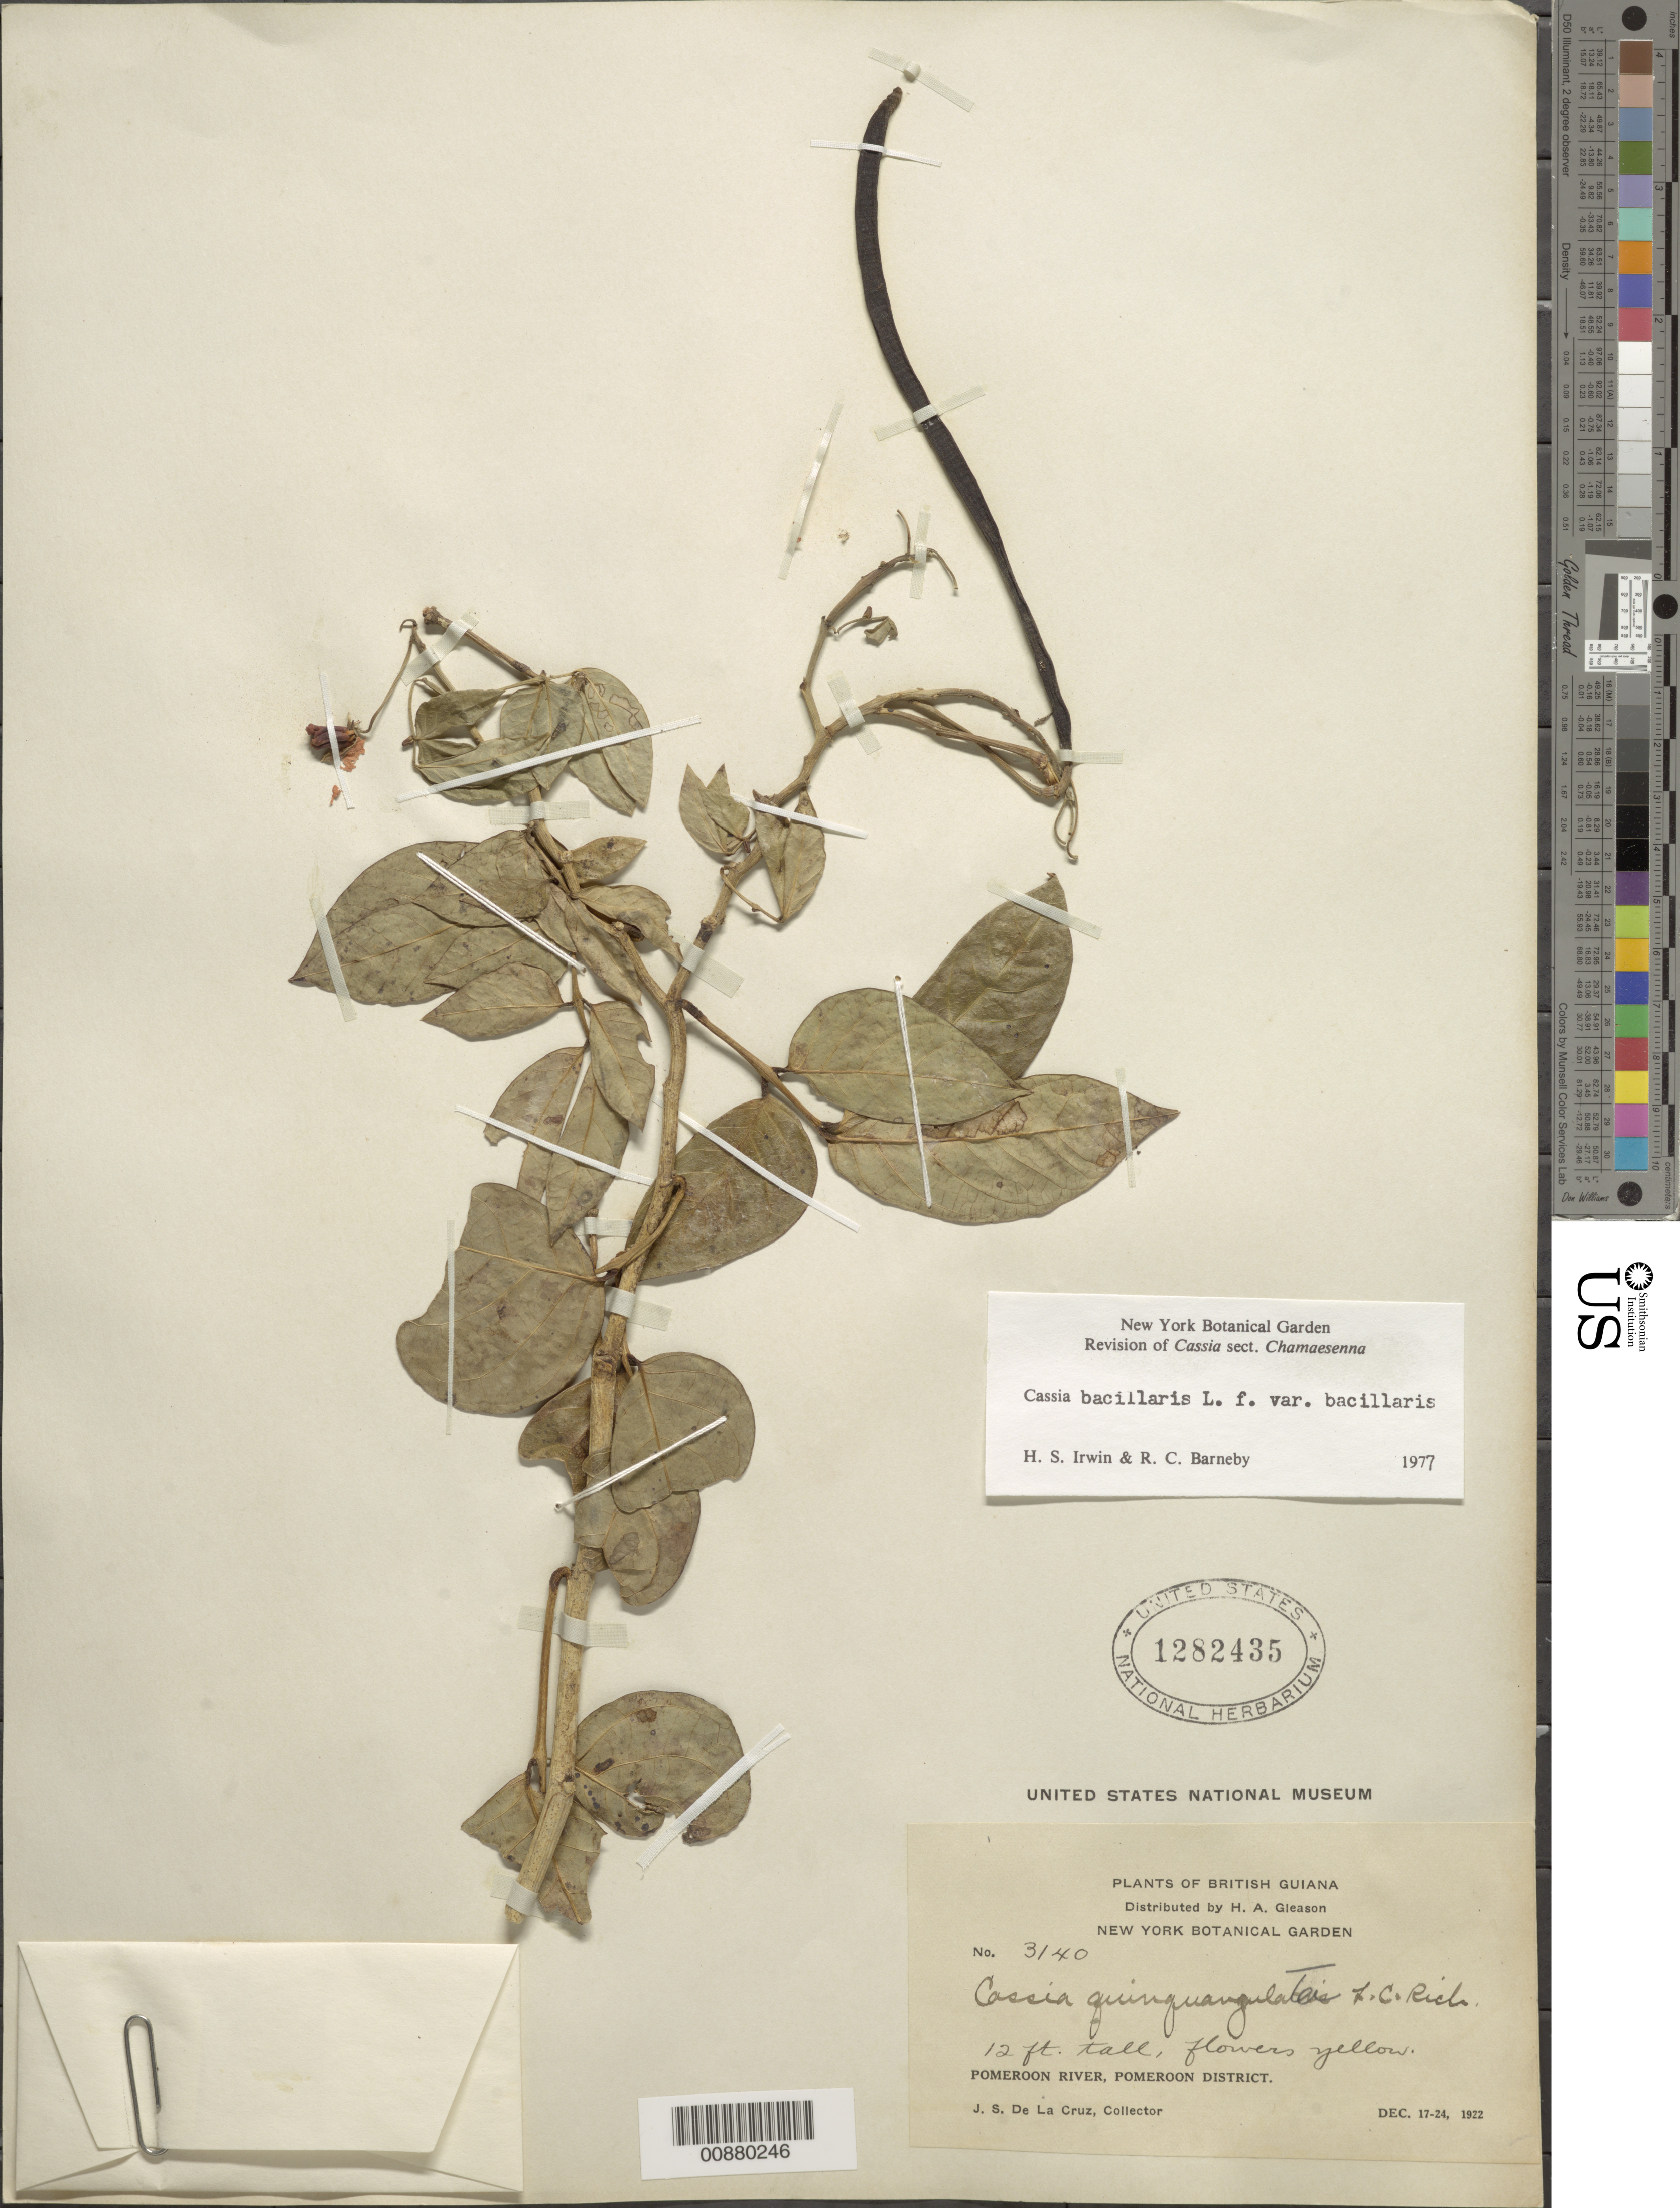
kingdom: Plantae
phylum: Tracheophyta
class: Magnoliopsida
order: Fabales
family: Fabaceae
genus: Senna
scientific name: Senna bacillaris var. bacillaris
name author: (L. f.) H.S. Irwin & Barneby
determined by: Irwin, H. S.; Barneby, R. C.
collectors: J. S. de la Cruz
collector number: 3140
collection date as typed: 17-Dec-22 to 24-Dec-22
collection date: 1922-12-17/1922-12-24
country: Guyana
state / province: Pomeroon-Supenaam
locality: Pomeroon R.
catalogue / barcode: US 1282435